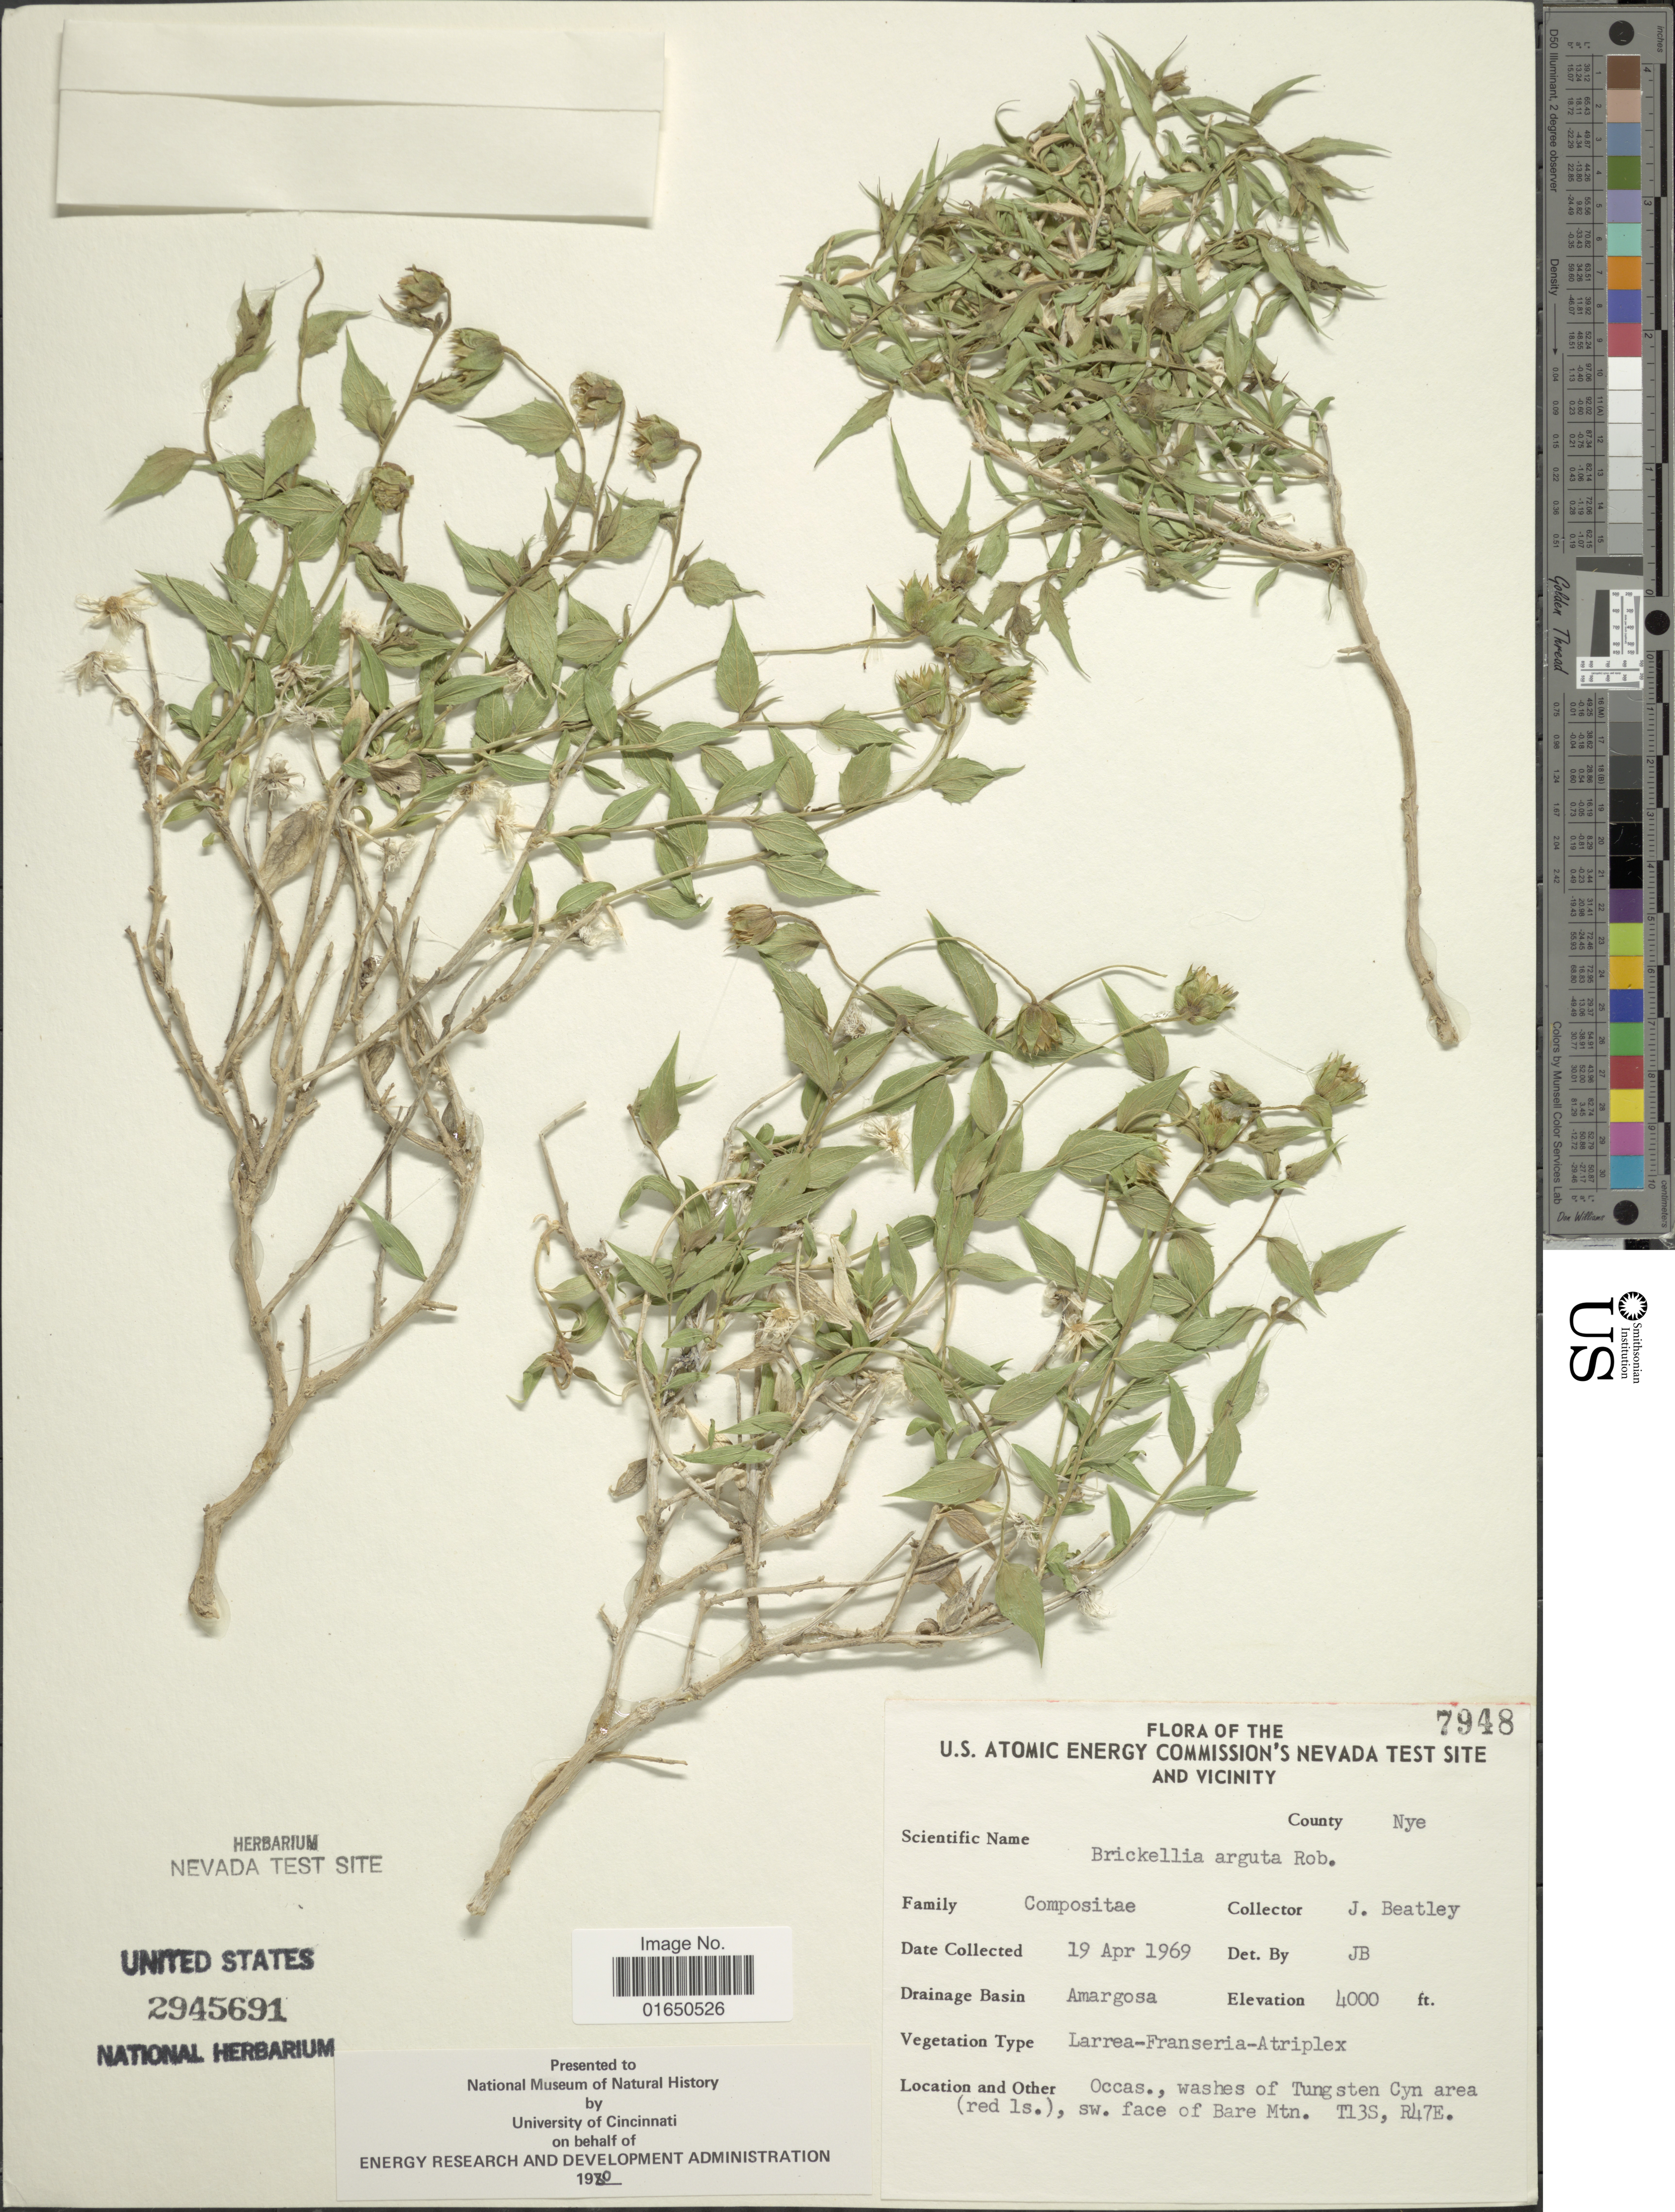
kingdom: Plantae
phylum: Tracheophyta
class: Magnoliopsida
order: Asterales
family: Asteraceae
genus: Brickellia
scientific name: Brickellia arguta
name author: B.L. Rob.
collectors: J. C. Beatley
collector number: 7948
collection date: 1969-04-19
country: United States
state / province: Nevada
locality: U. S. Atomic Energy Commission's Nevada's test site and vicinity. County Nye. Drainage Basin Amargosa. washes of Tungsten Cyn area (red ls.), sw. face of Bare Mtn. T13S, R47E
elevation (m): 1219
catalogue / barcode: US 2945691